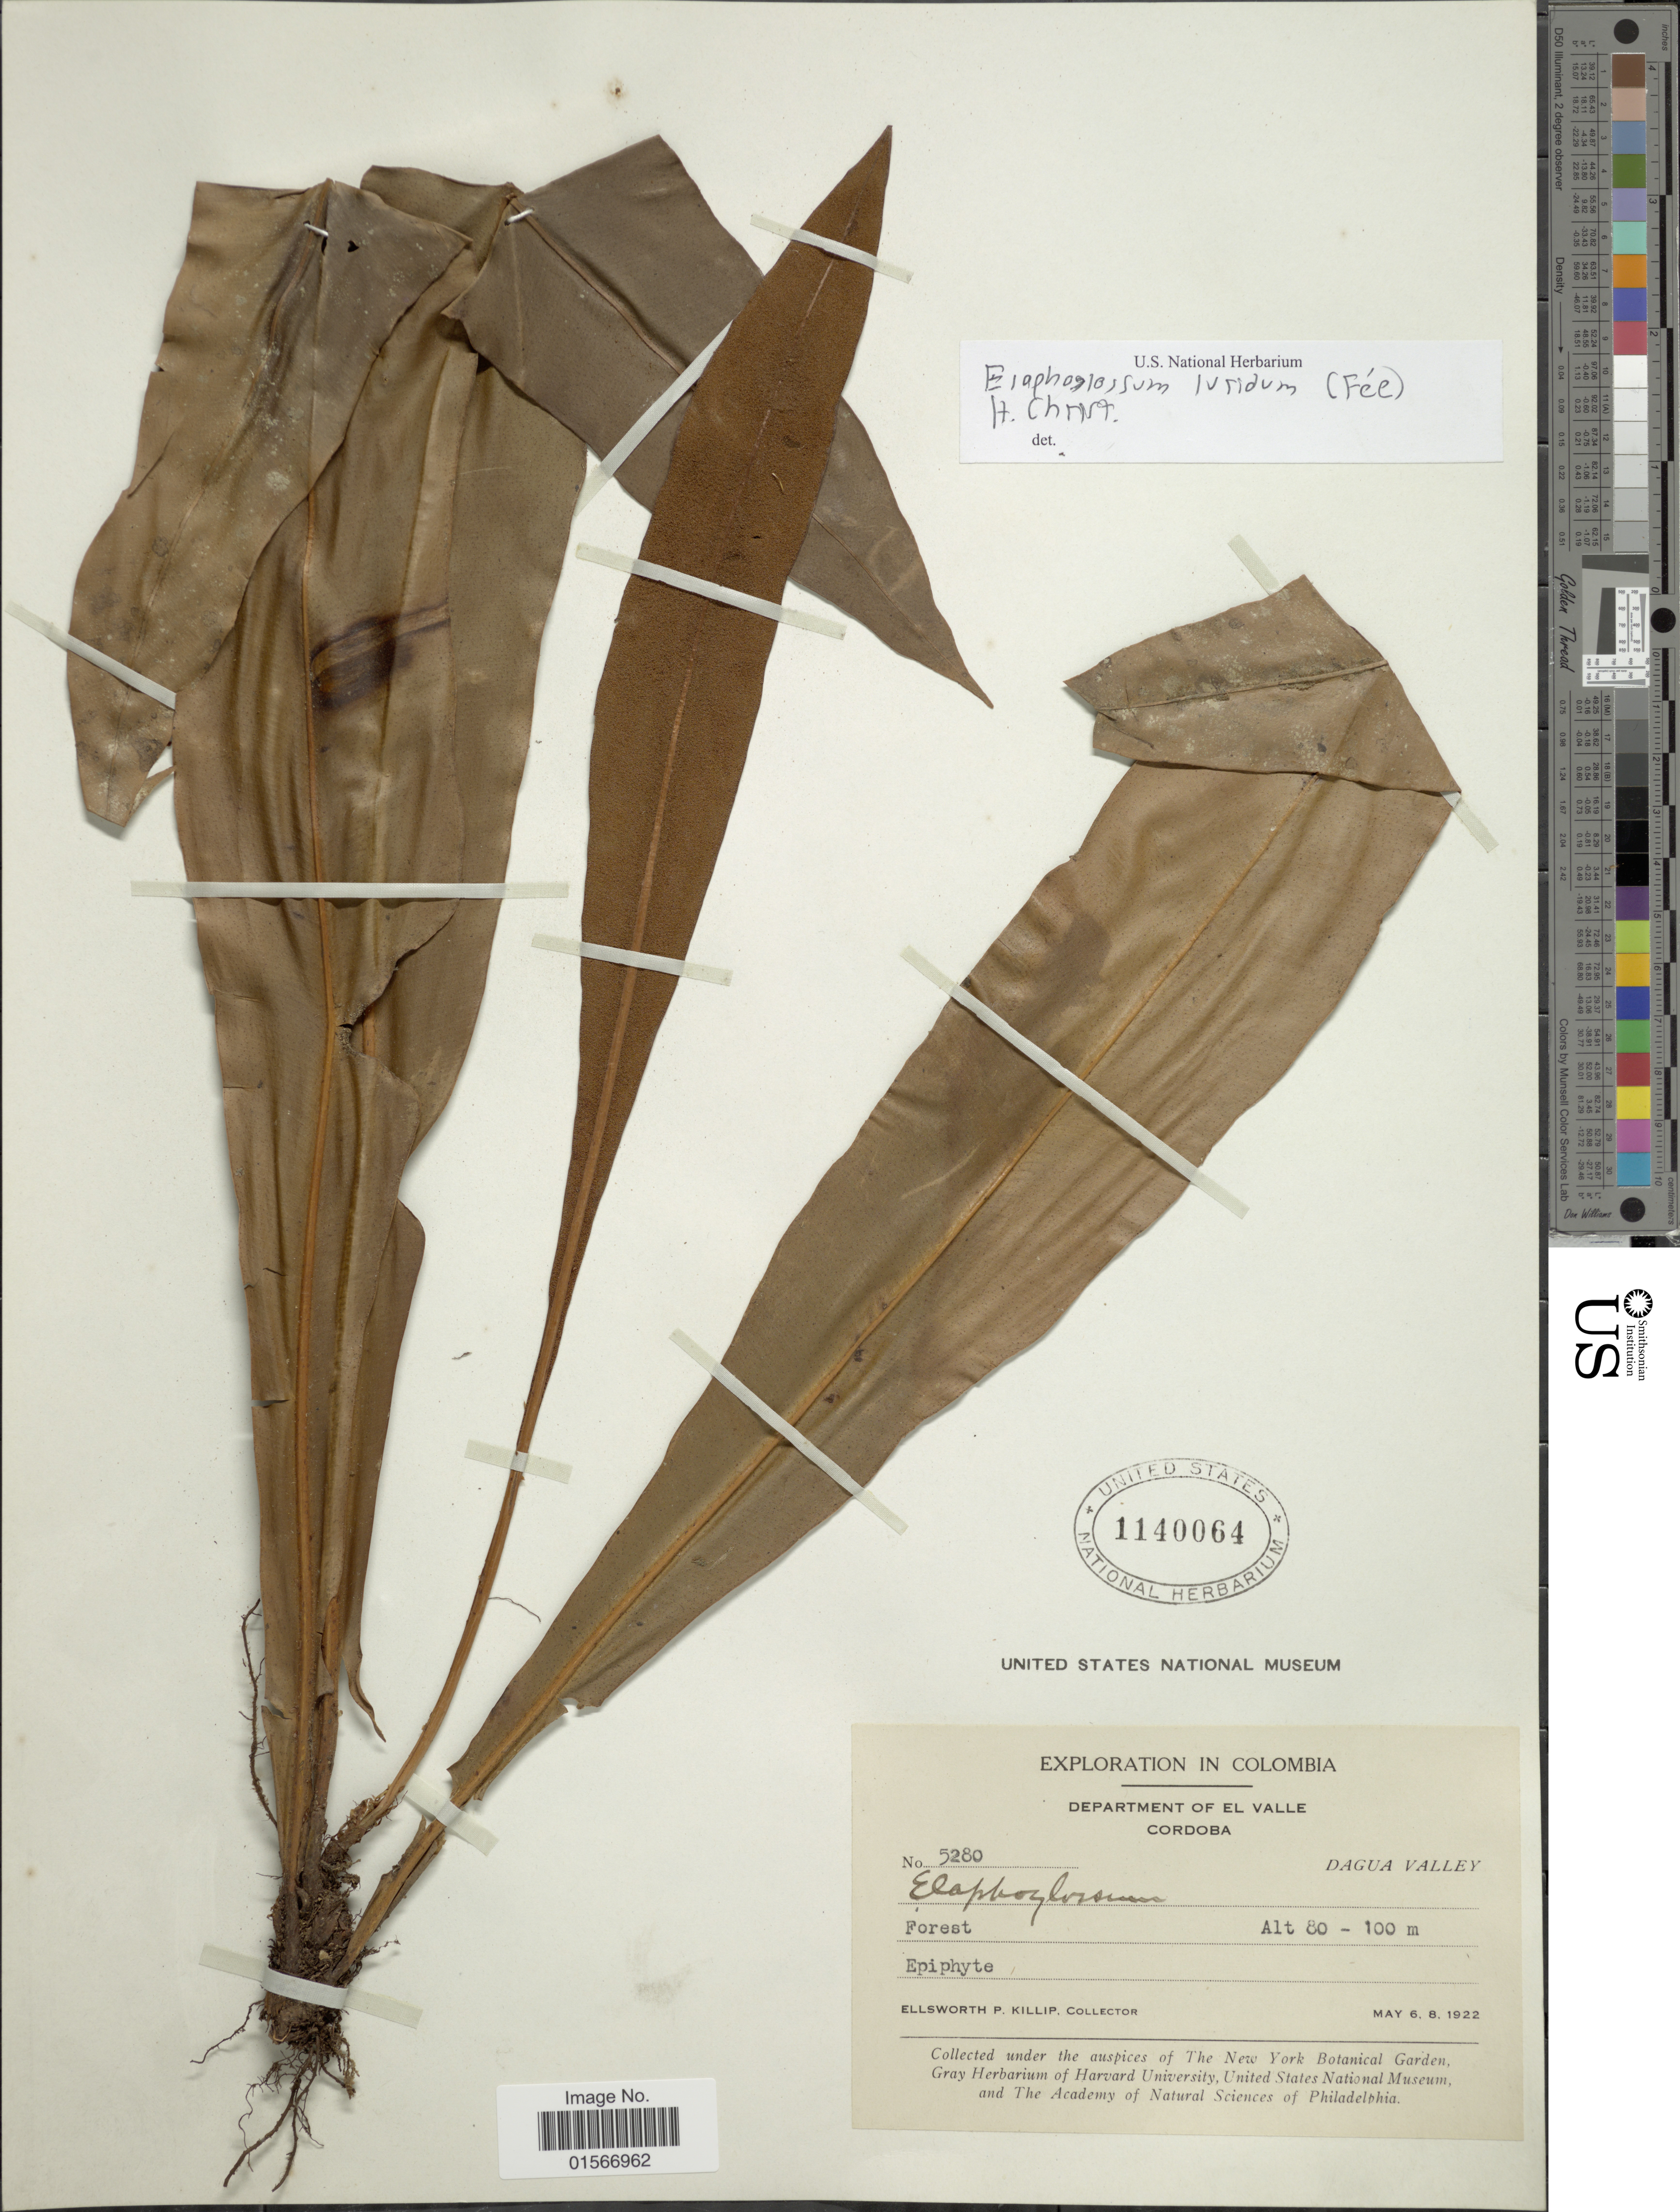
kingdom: Plantae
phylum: Tracheophyta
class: Polypodiopsida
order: Polypodiales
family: Dryopteridaceae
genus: Elaphoglossum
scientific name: Elaphoglossum luridum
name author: (Fée) Christ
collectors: E. P. Killip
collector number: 5280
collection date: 1922-05-06/1922-05-08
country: Colombia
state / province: Valle del Cauca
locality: Department of El Valle, Cordoba, Dagua Valley, Forest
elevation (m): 80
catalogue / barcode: US 1140064